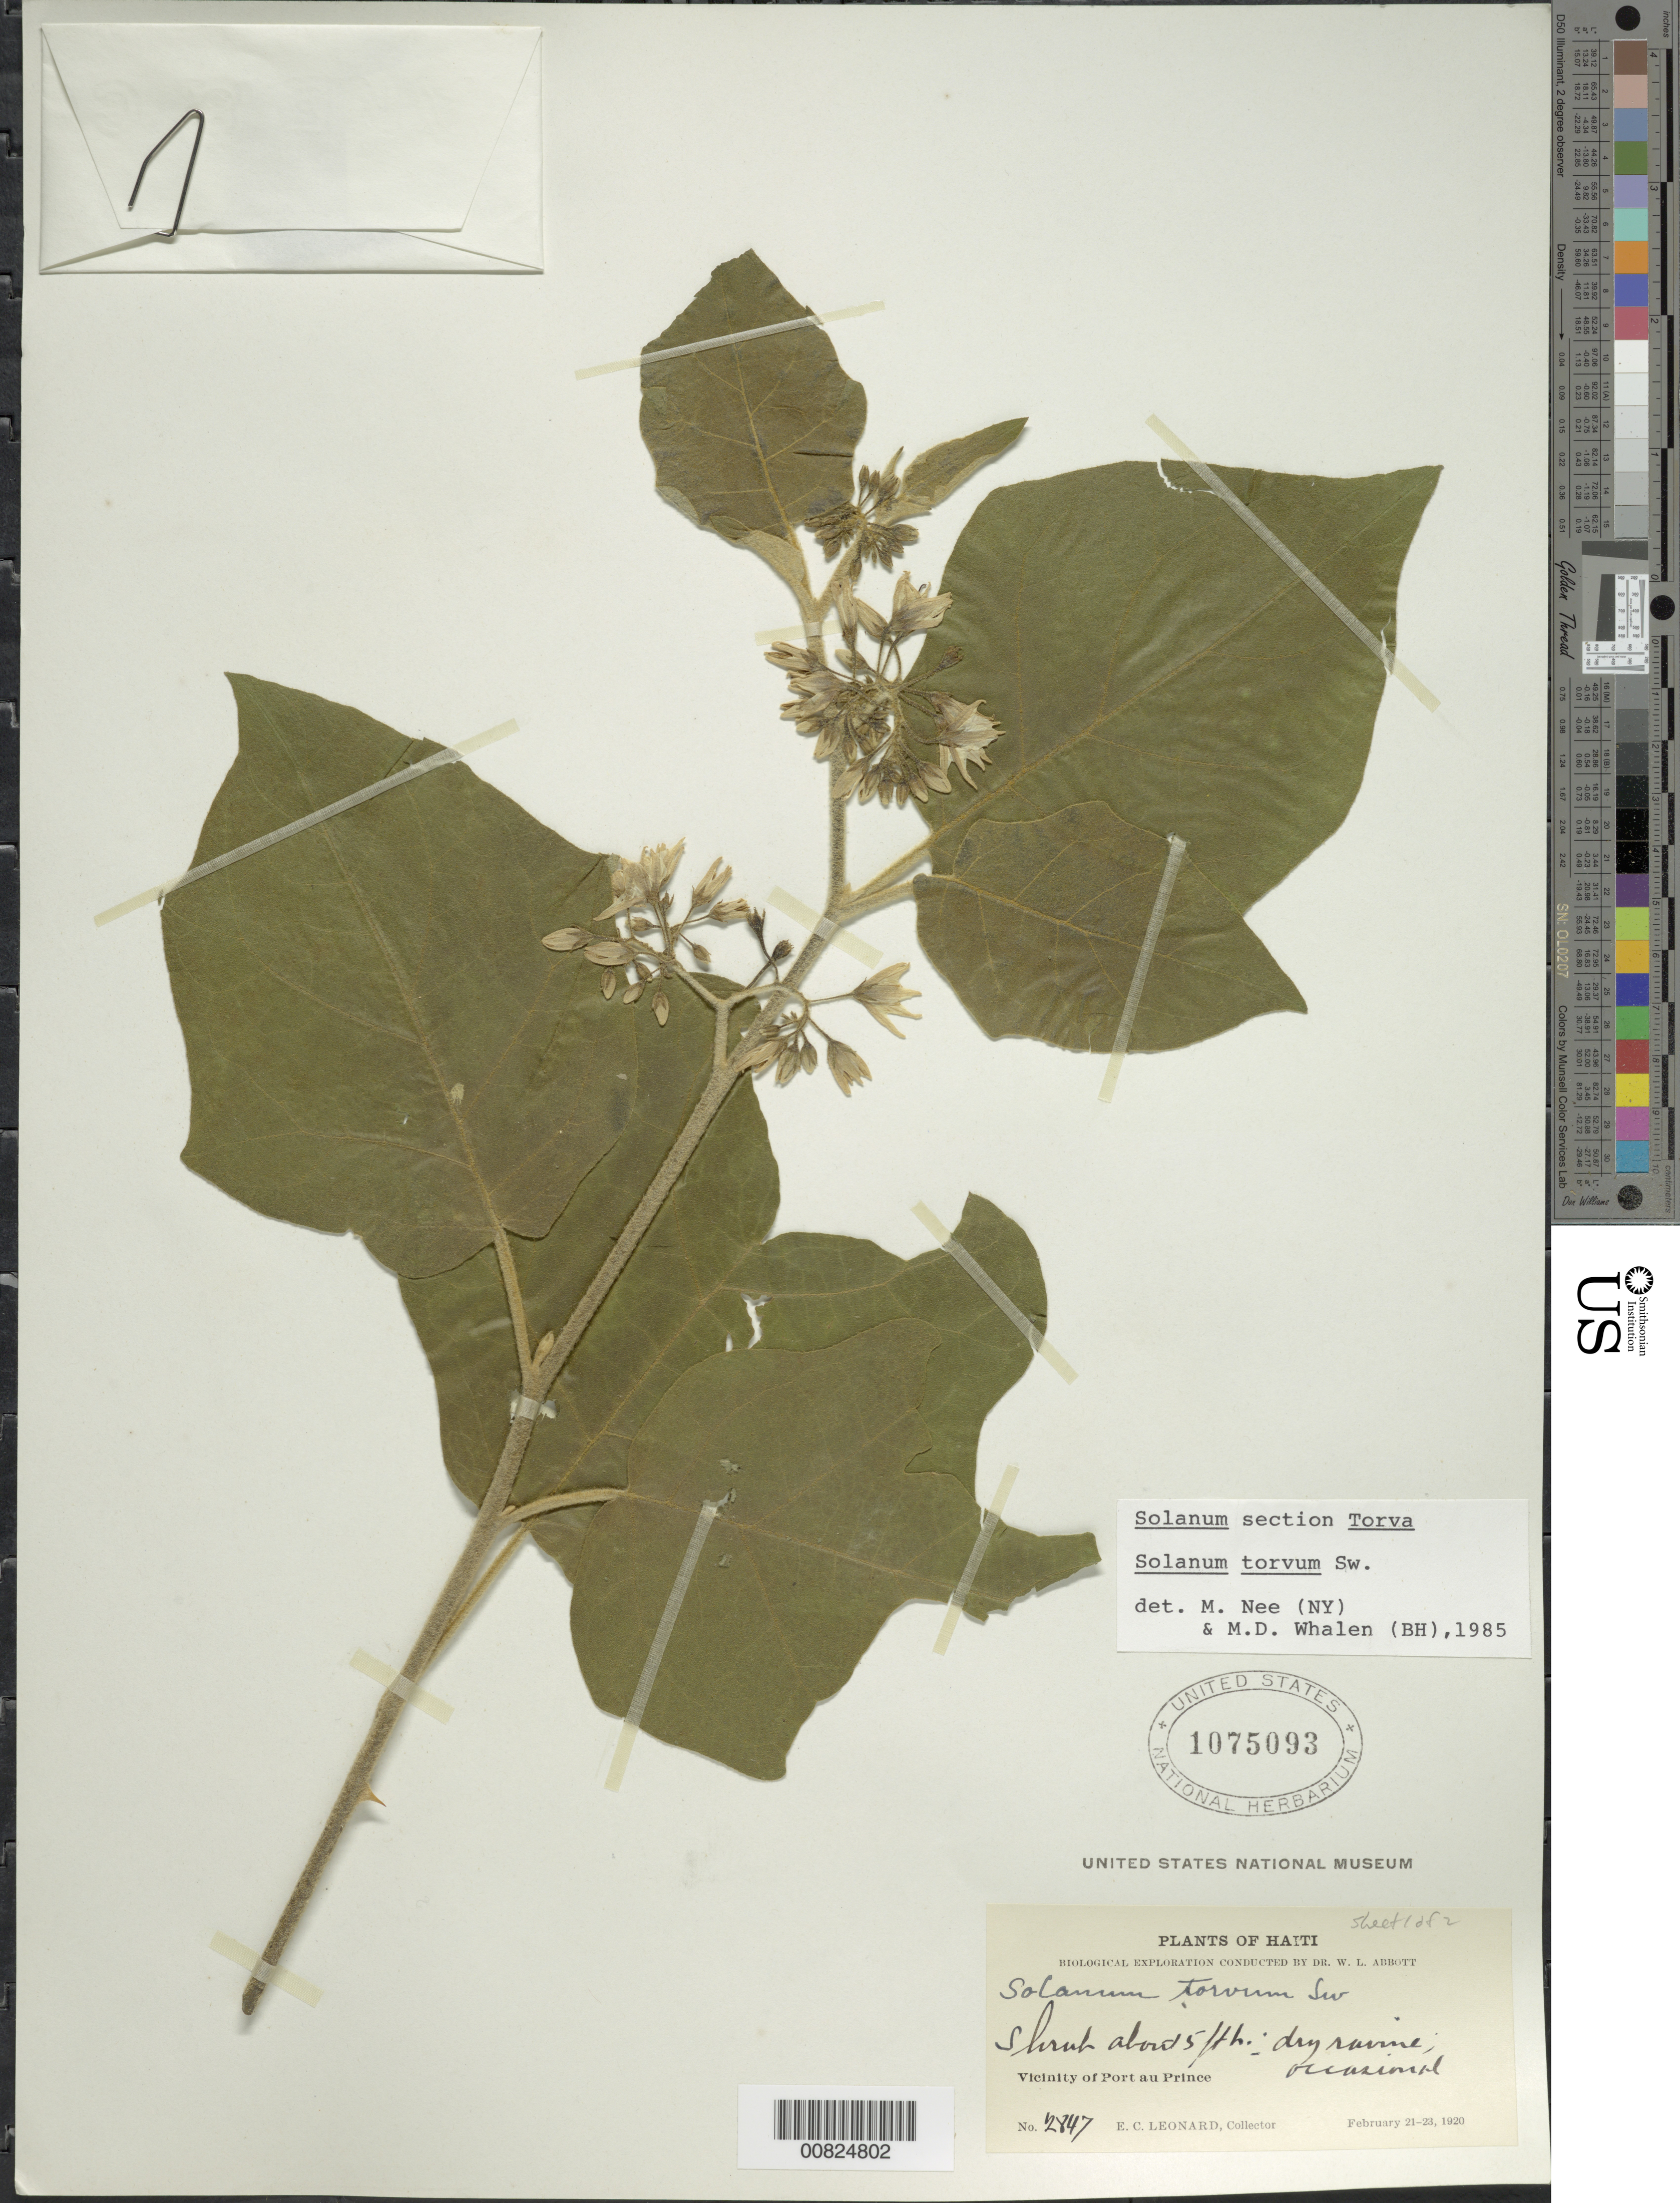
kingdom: Plantae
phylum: Tracheophyta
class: Magnoliopsida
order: Solanales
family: Solanaceae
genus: Solanum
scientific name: Solanum torvum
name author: Sw.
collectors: E. C. Leonard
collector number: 2847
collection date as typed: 21 Feb 1920 to 23 Feb 1920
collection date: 1920-02-21/1920-02-23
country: Haiti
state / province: Ouest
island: Hispaniola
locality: Vicinity of Port au Prince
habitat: Dry ravine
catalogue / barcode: US 1075093